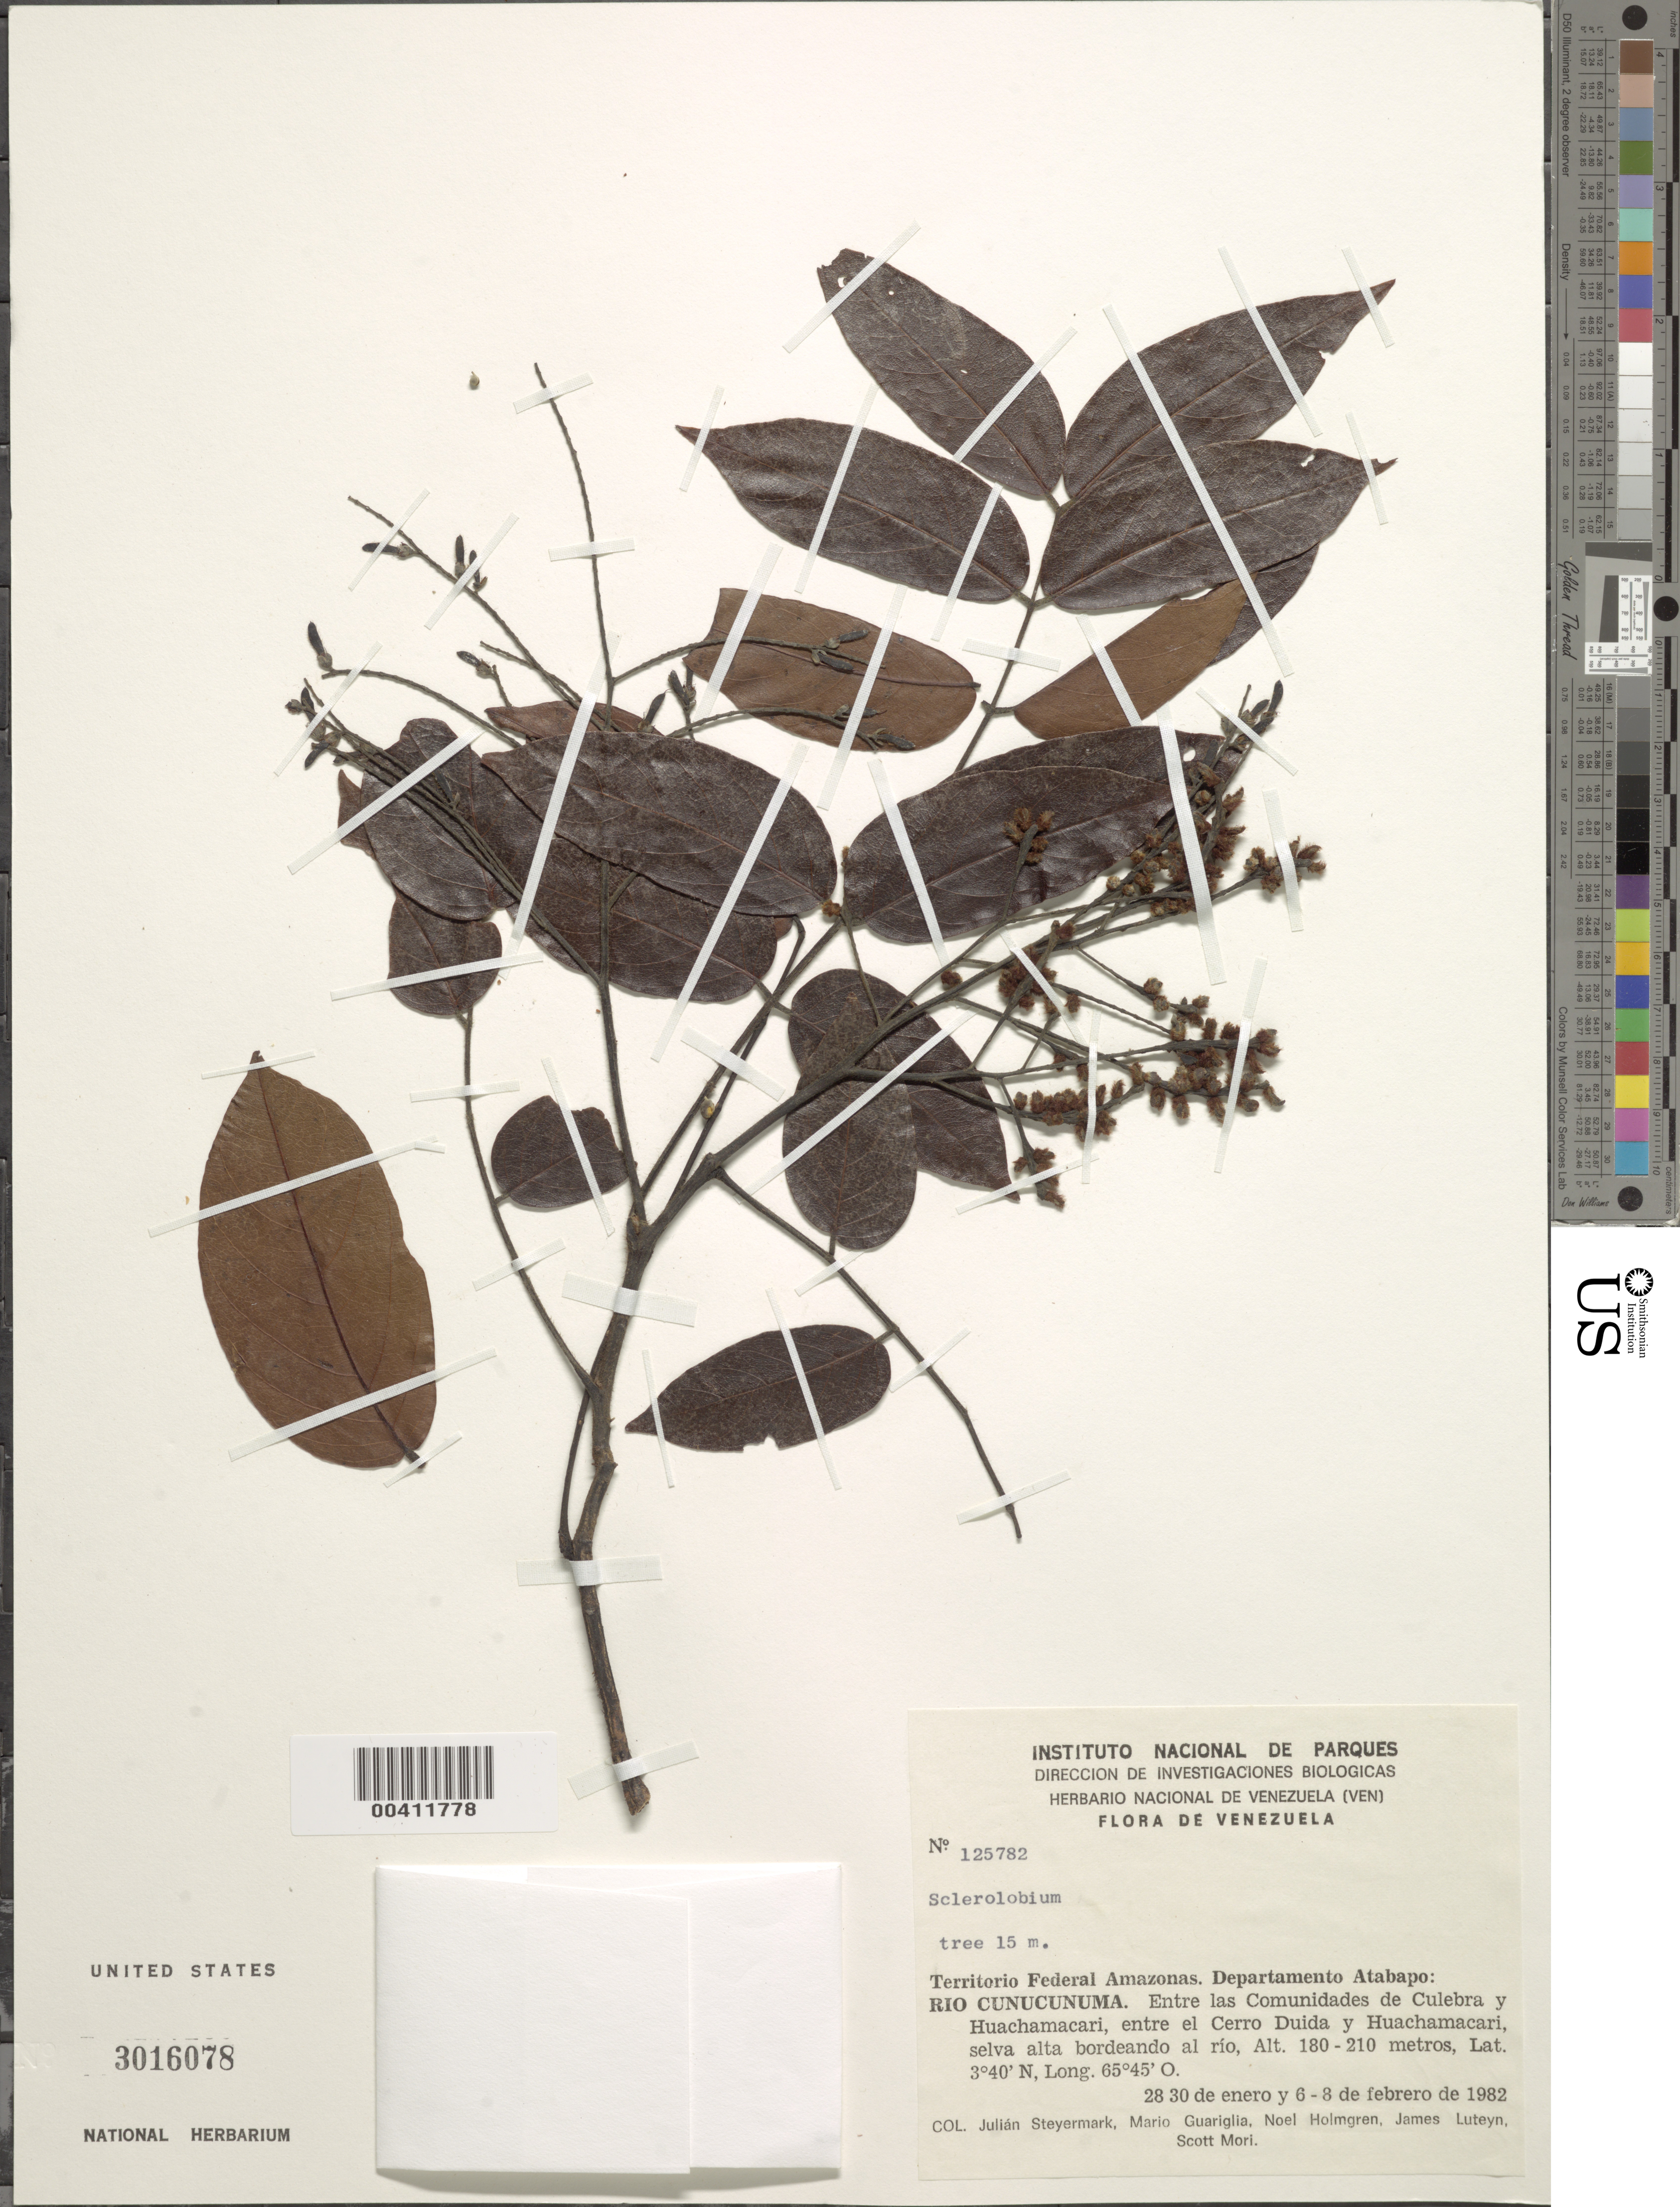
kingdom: Plantae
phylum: Tracheophyta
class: Magnoliopsida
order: Fabales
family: Fabaceae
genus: Tachigali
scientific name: Tachigali sp.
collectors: J. Steyermark, M. Guariglia P., N. H. Holmgren, J. L. Luteyn & S. Mori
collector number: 125782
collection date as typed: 28 Jan 1982 to 08 Feb 1982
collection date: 1982-01-28/1982-02-08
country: Venezuela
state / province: Amazonas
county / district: Atabapo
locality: Rio Cunucunuma, entre las comunidades de Culebra y Huachamacari, entre el Cerro Duida y Huachamacari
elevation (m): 180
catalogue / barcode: US 3016078